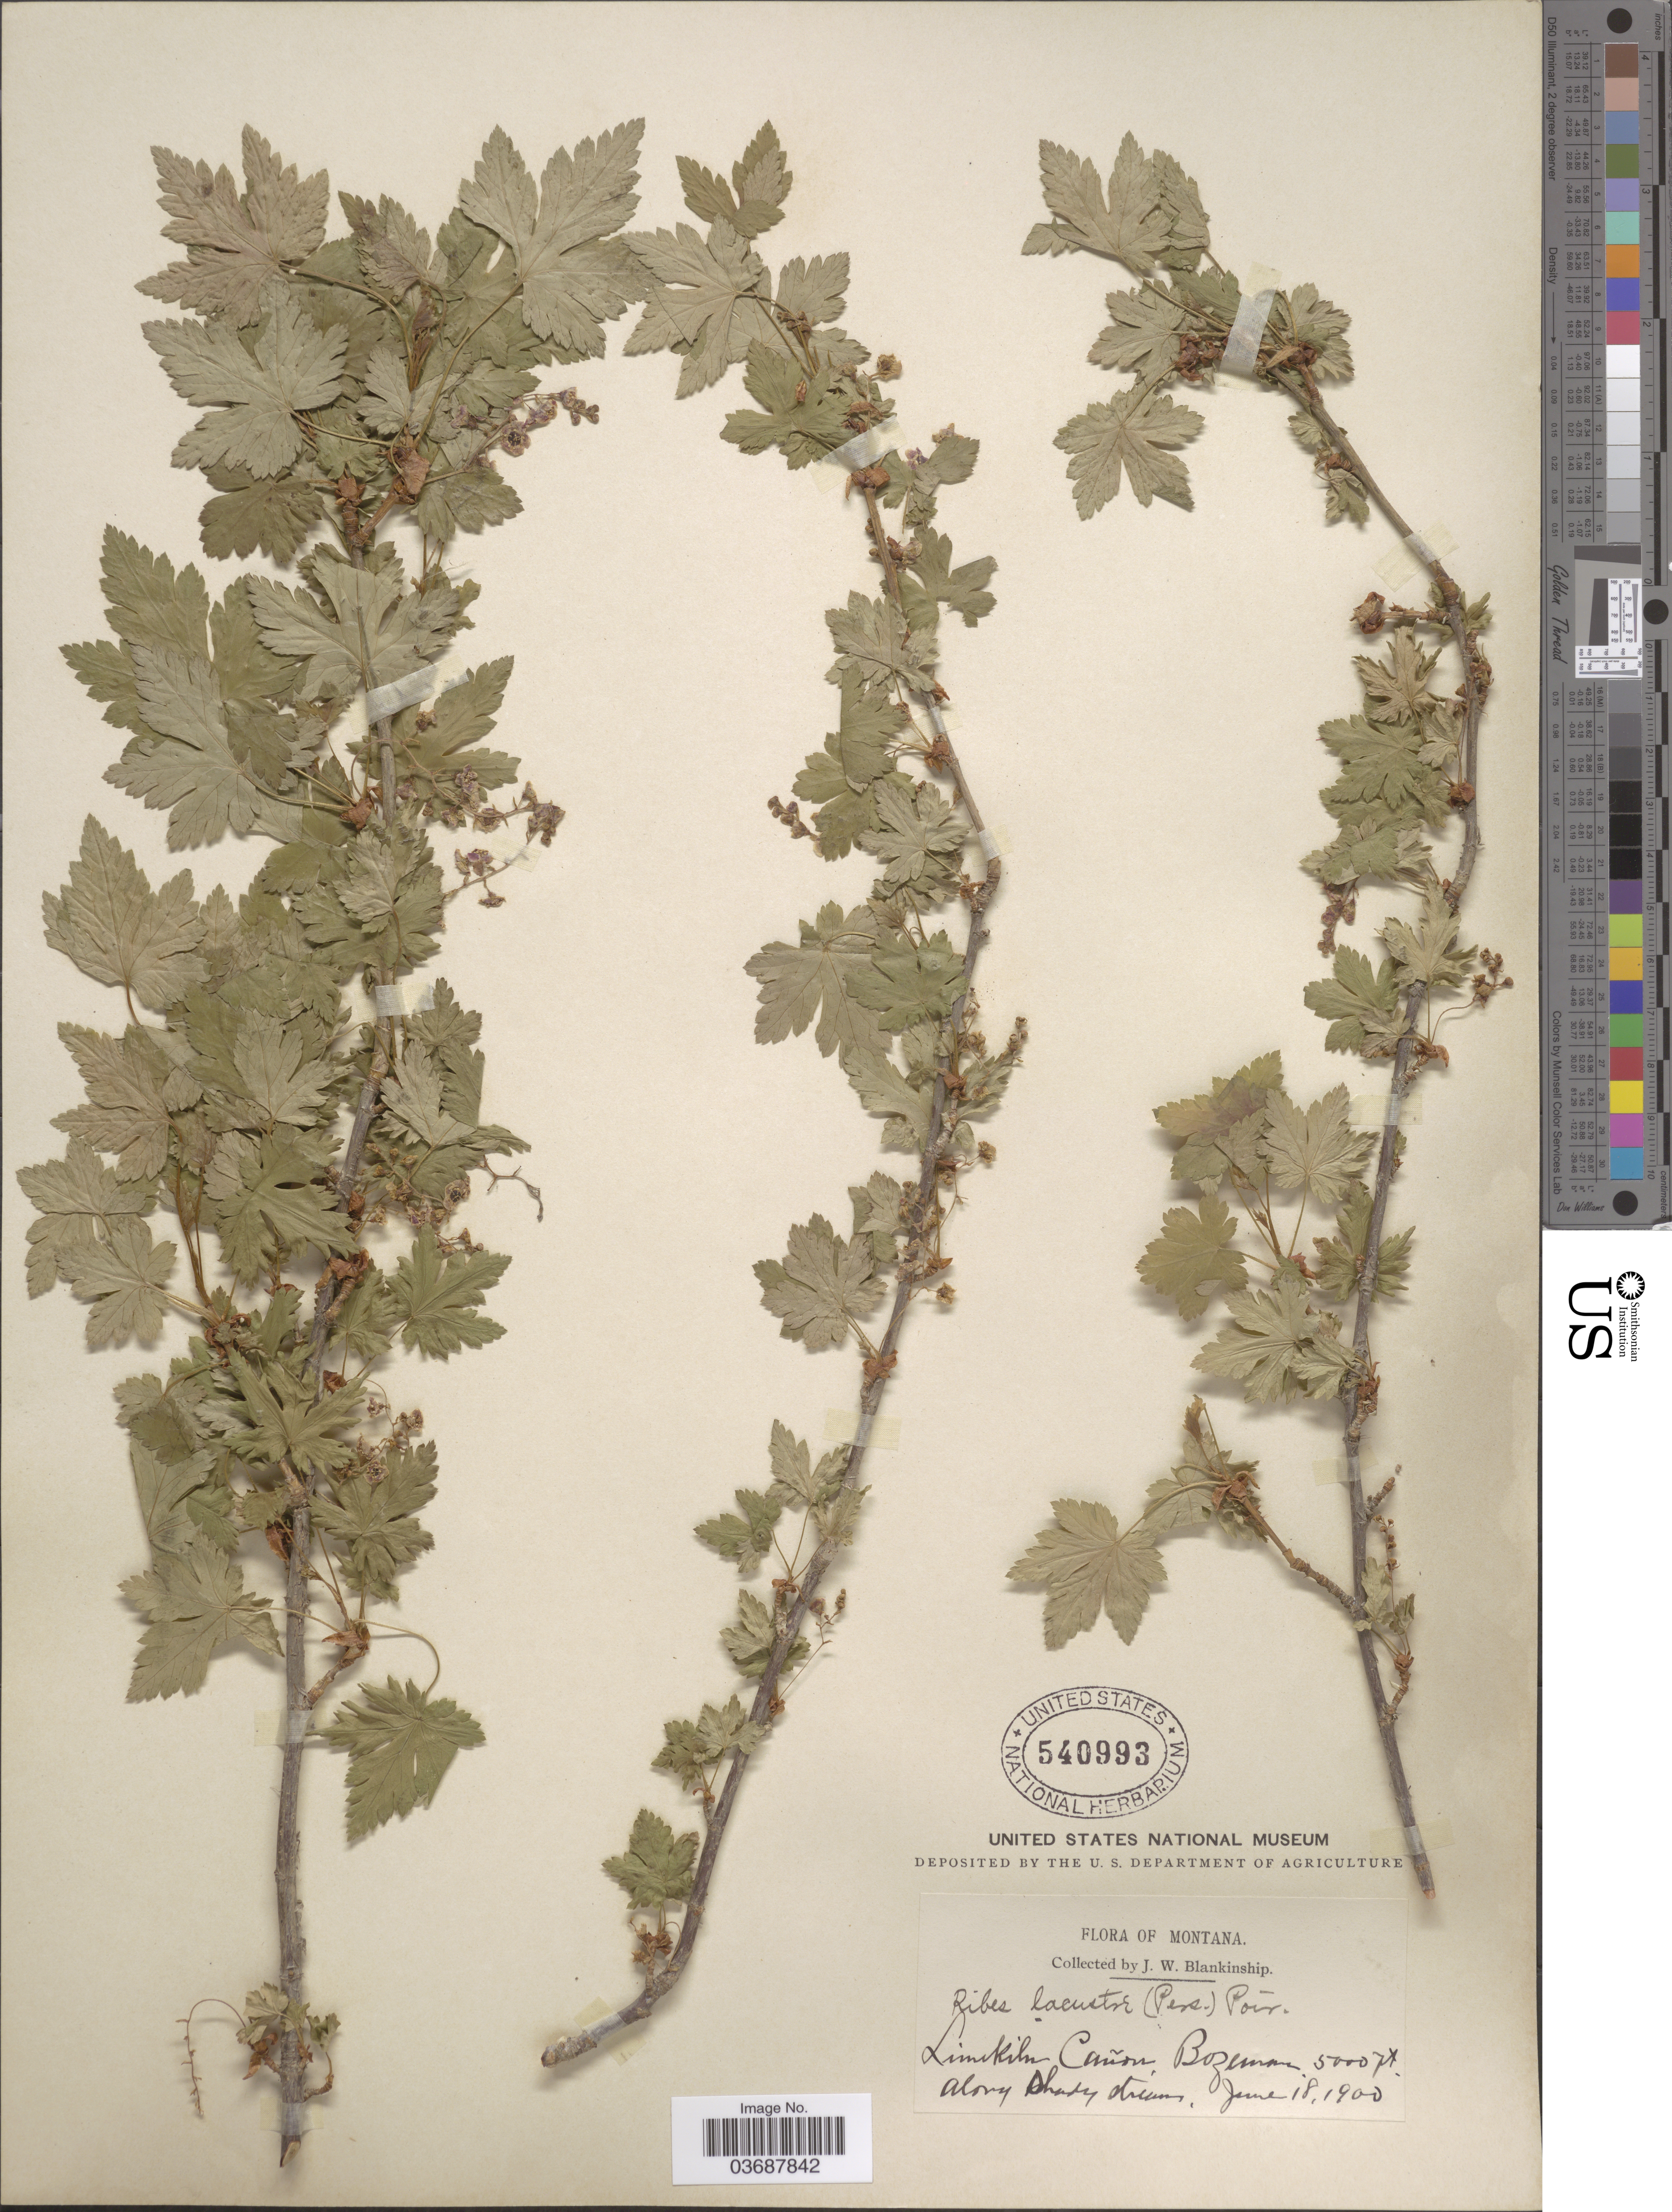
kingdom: Plantae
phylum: Tracheophyta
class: Magnoliopsida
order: Saxifragales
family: Grossulariaceae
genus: Ribes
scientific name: Ribes lacustre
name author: (Pers.) Poir.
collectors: J. W. Blankinship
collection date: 1900-06-18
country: United States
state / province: Montana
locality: Limekiln Cañon, Bozeman.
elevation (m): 1524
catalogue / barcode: US 540993